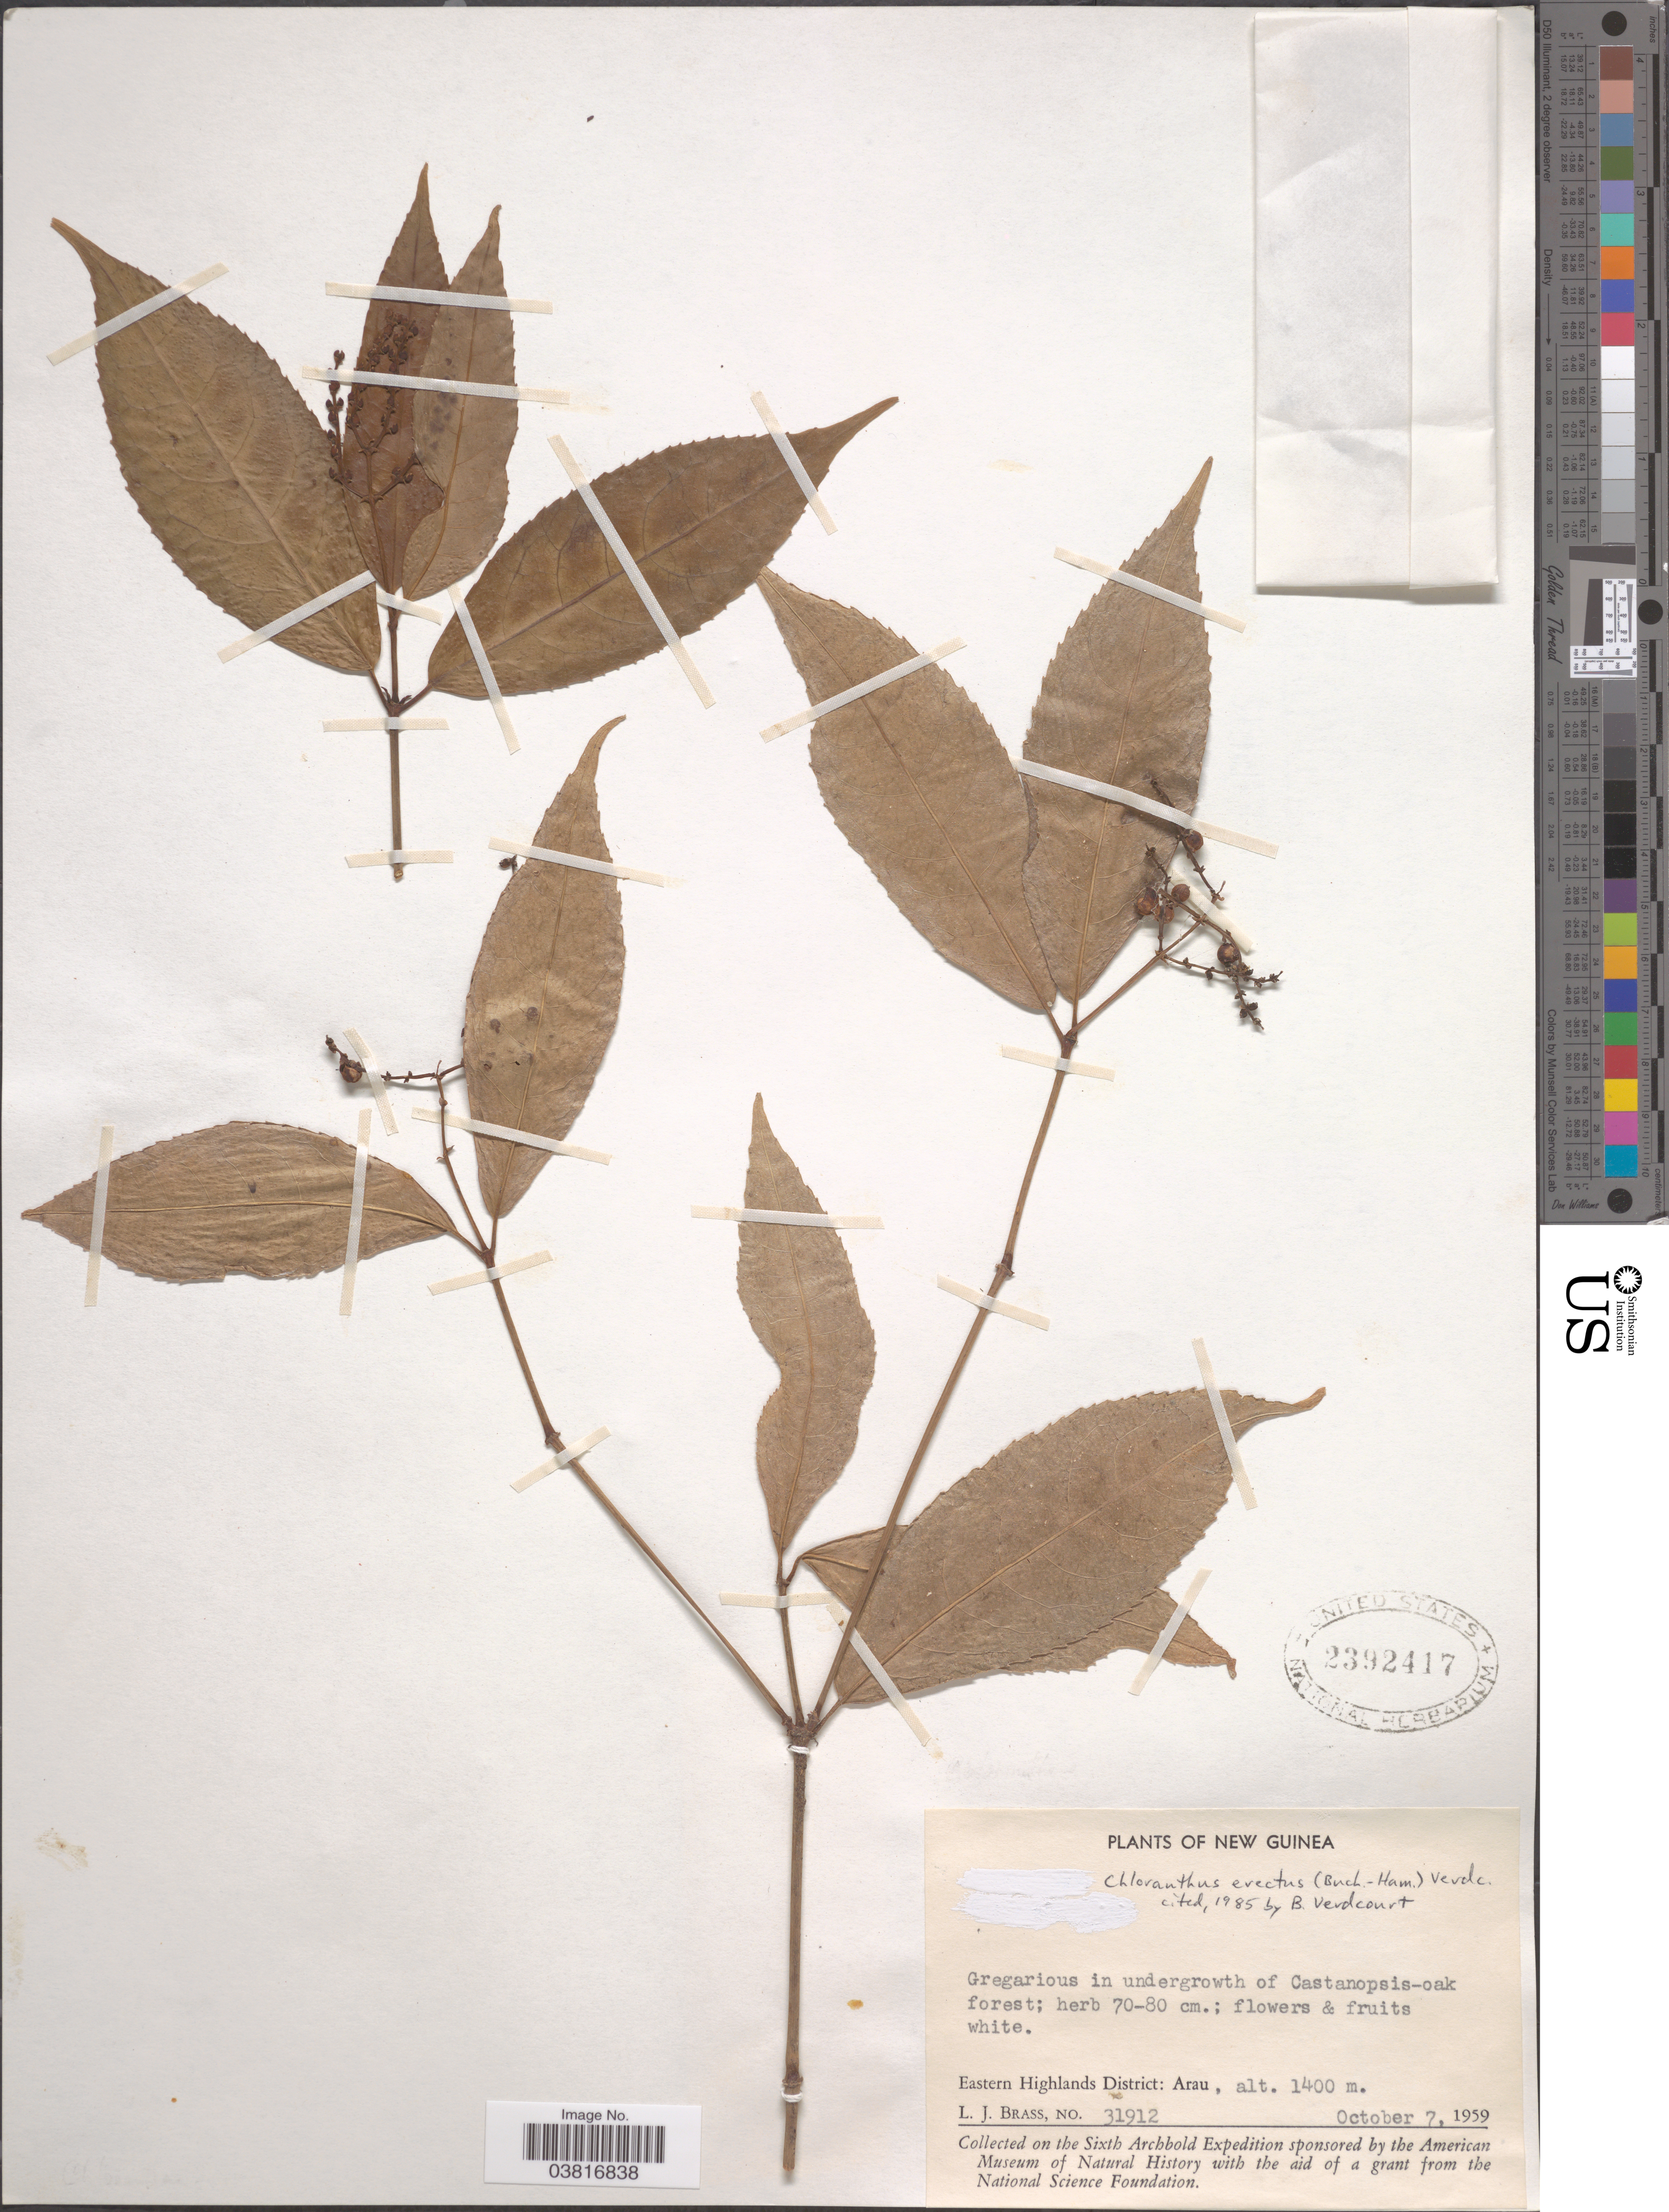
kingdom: Plantae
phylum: Tracheophyta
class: Magnoliopsida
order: Chloranthales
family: Chloranthaceae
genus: Chloranthus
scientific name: Chloranthus erectus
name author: (Buch.-Ham.) Verdc.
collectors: L. J. Brass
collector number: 31912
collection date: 1959-10-07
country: Papua New Guinea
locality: New Guinea. Eastern Highlands District: Arau.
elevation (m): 1400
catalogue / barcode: US 2392417